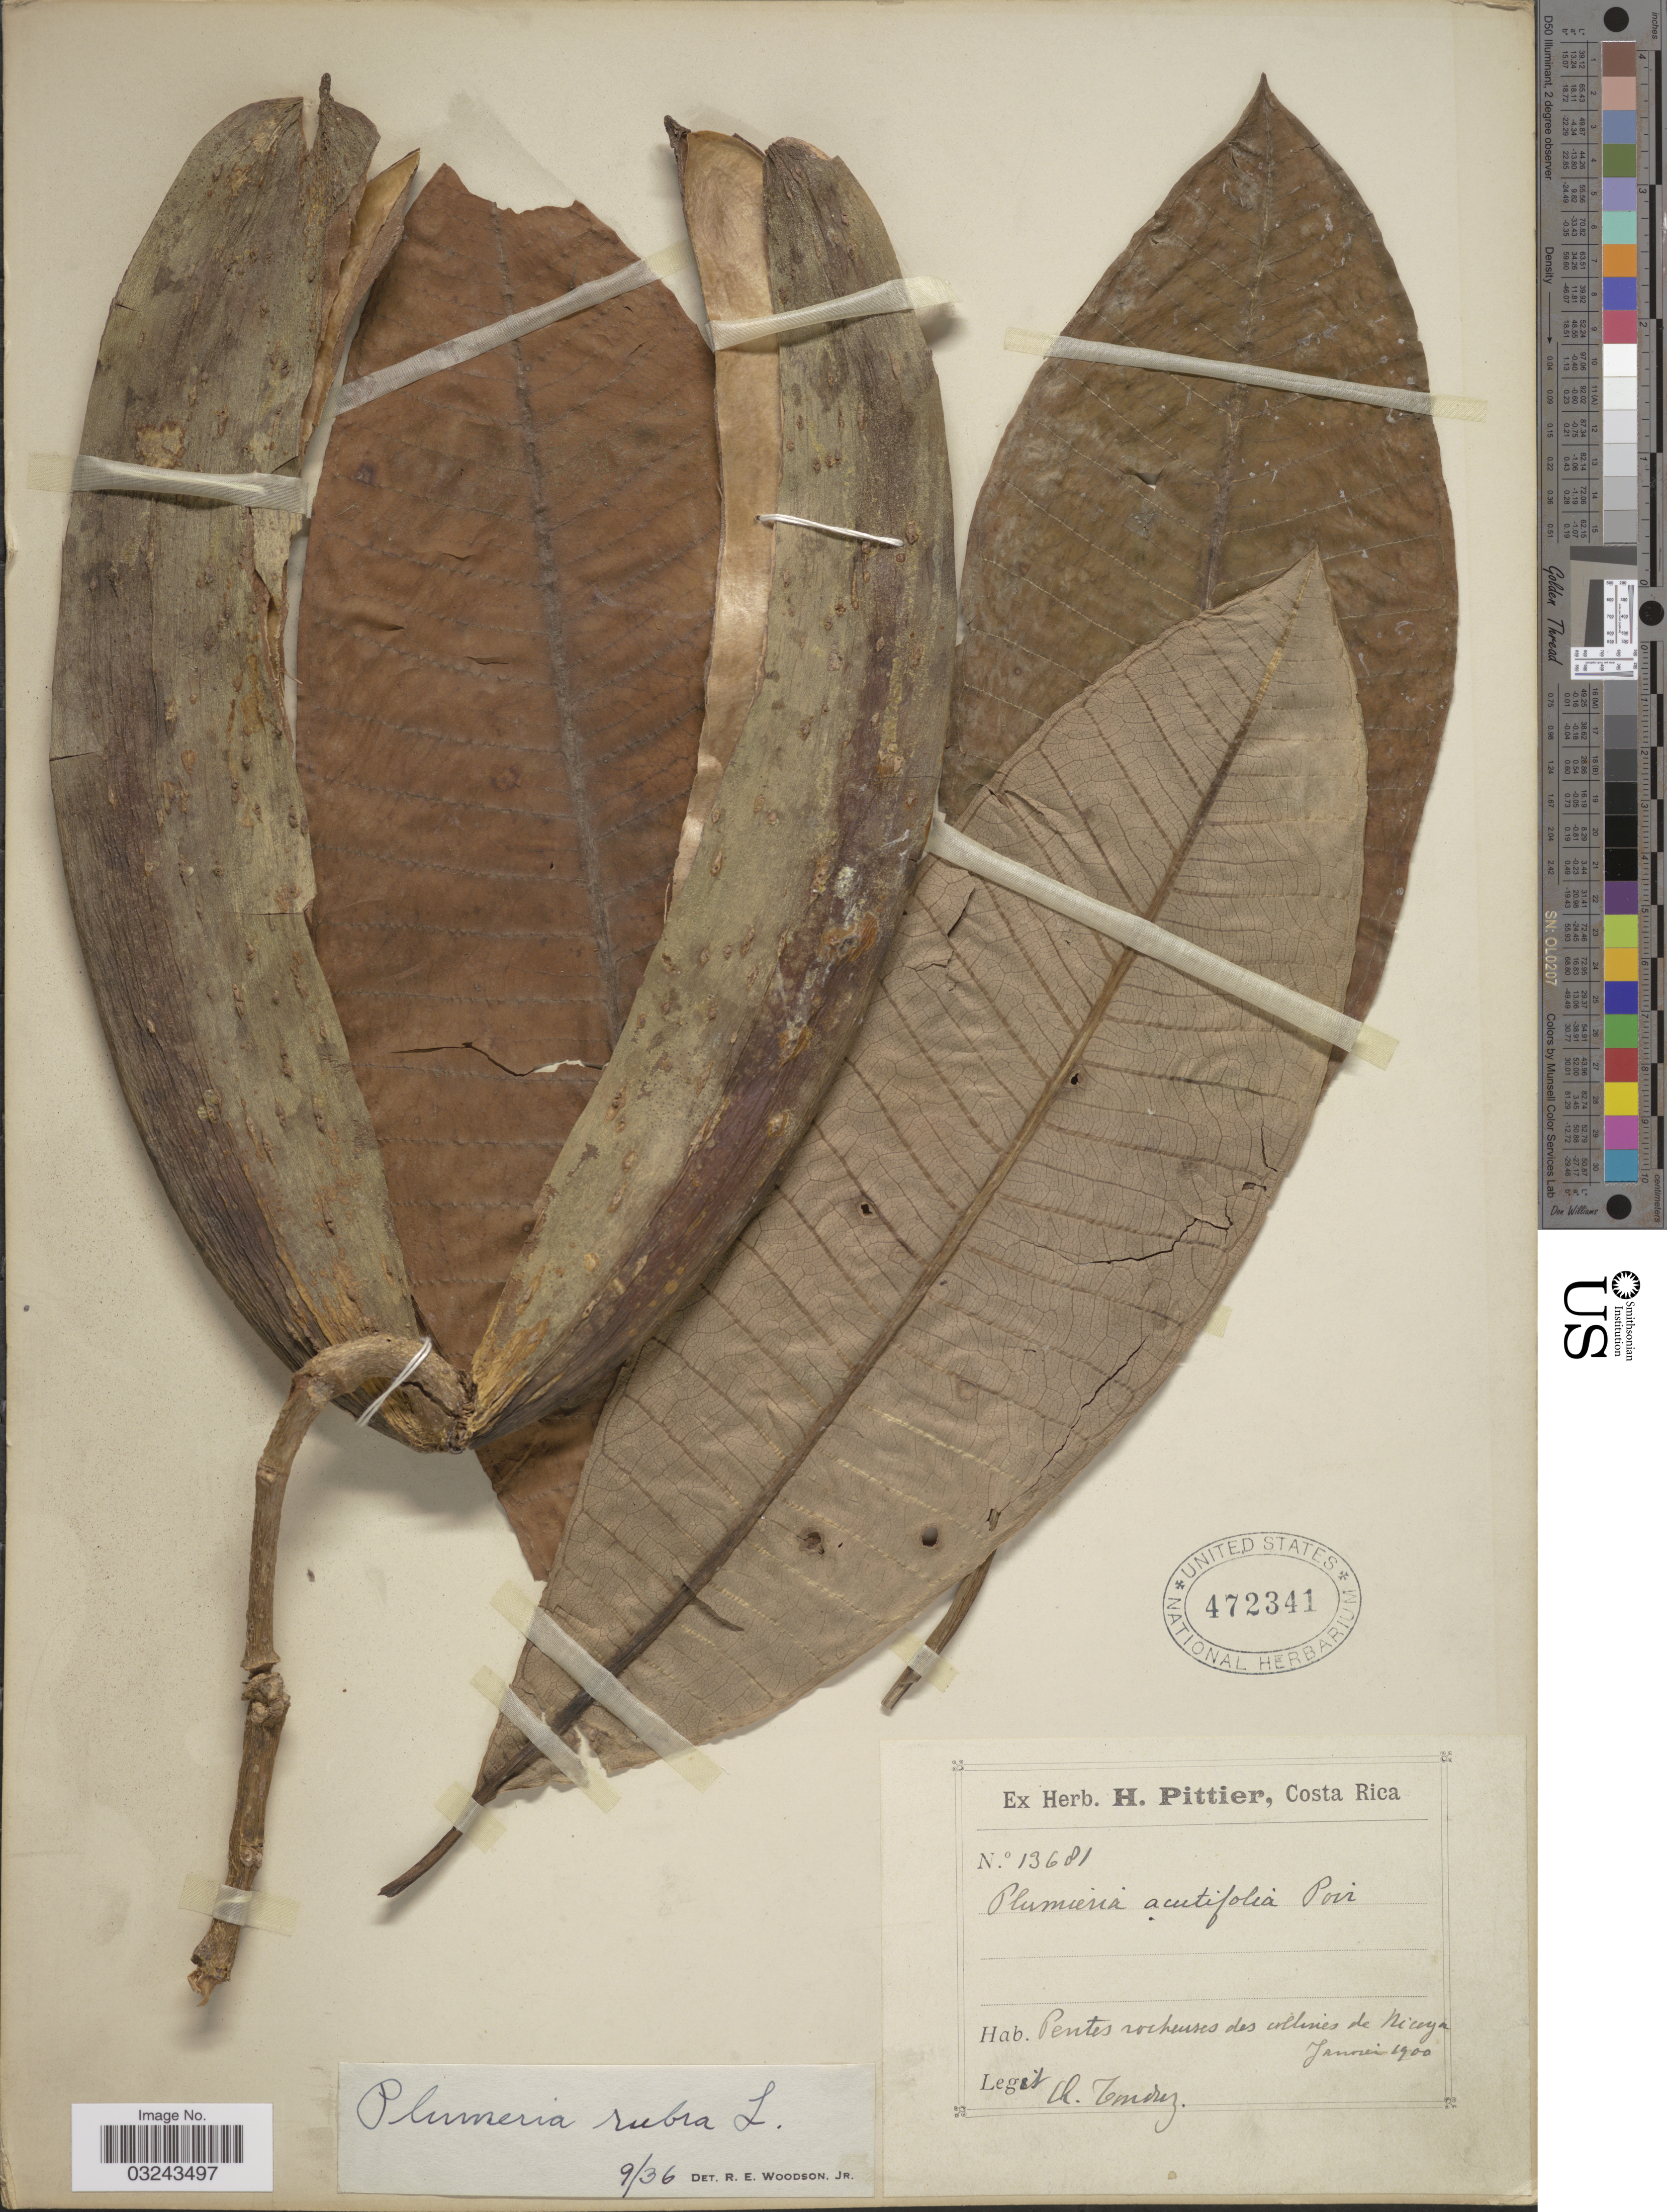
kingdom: Plantae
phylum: Tracheophyta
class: Magnoliopsida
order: Gentianales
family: Apocynaceae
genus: Plumeria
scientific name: Plumeria rubra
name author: L.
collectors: A. Tonduz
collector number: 13681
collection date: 1900-01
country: Costa Rica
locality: Pentes rocheuses des collines de Nicoya.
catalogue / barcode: US 472341